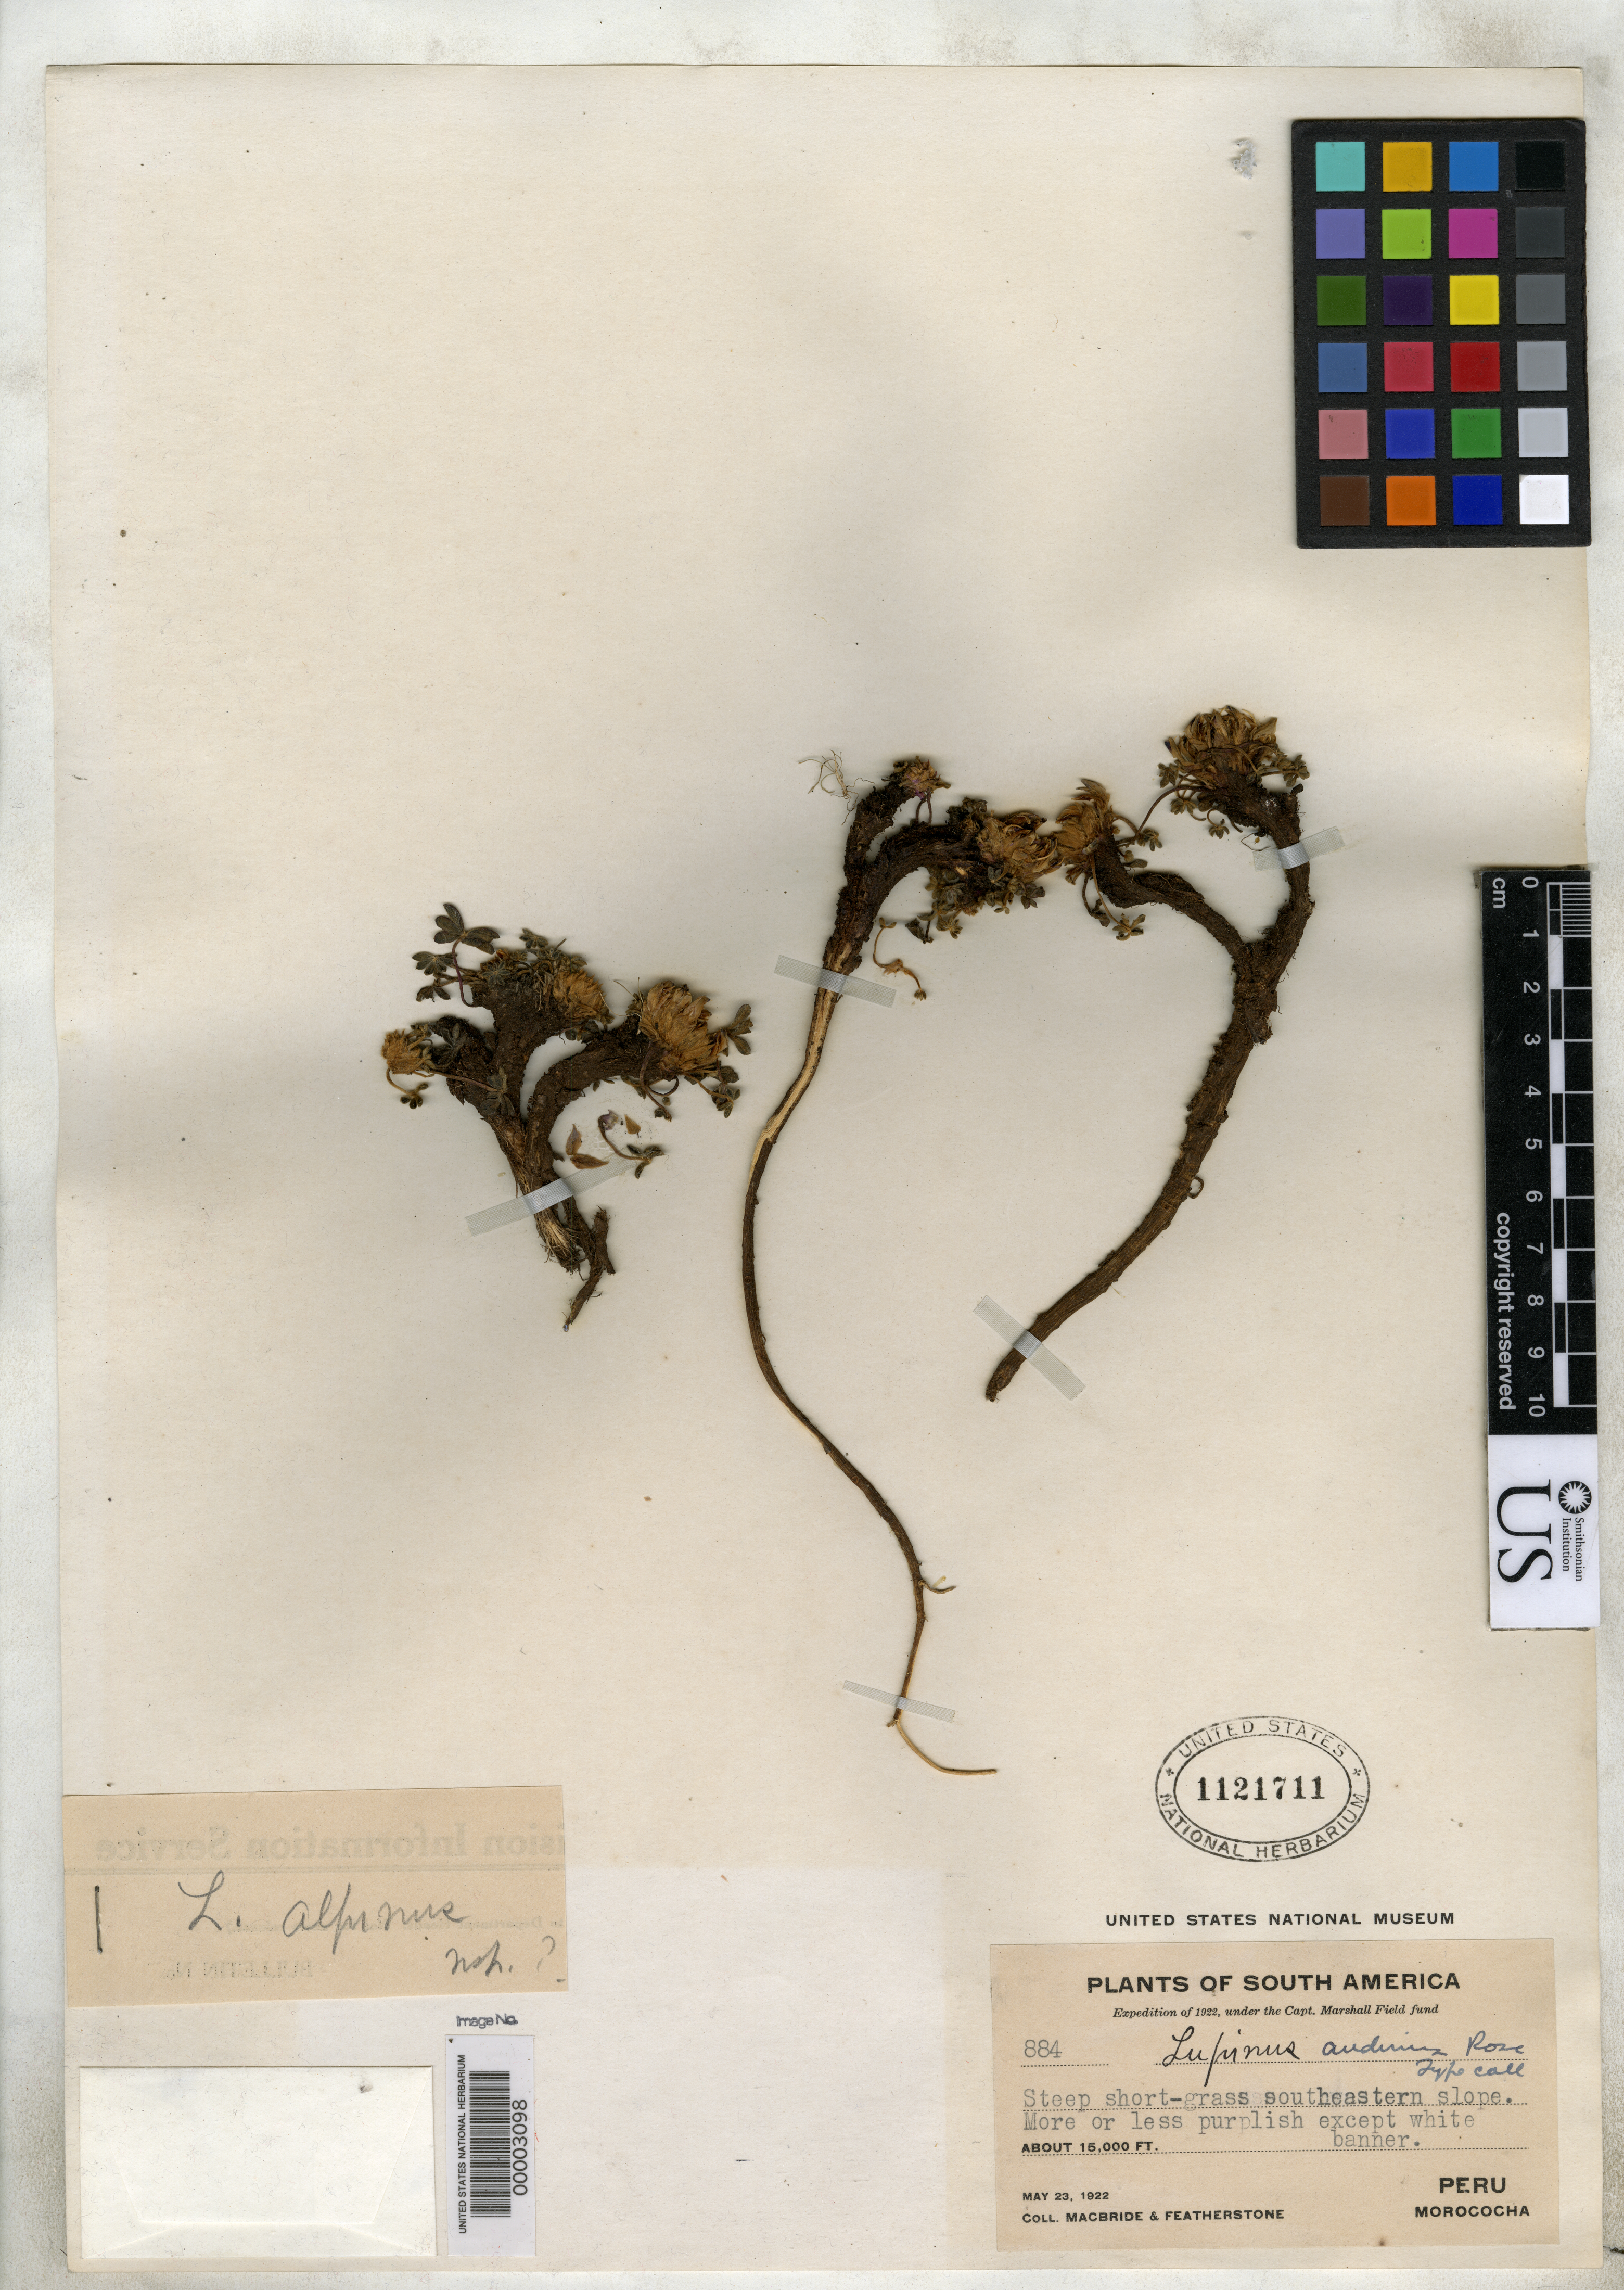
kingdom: Plantae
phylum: Tracheophyta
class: Magnoliopsida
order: Fabales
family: Fabaceae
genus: Lupinus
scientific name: Lupinus andinus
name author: Rose ex J.F. Macbr.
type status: Isotype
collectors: J. F. Macbride & W. Featherstone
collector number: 884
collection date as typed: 23 May 1922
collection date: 1922-05-23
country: Peru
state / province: Junín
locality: Morococha.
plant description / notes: Protologue explicitly designates "Type" at Field Museum.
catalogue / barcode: US 1121711